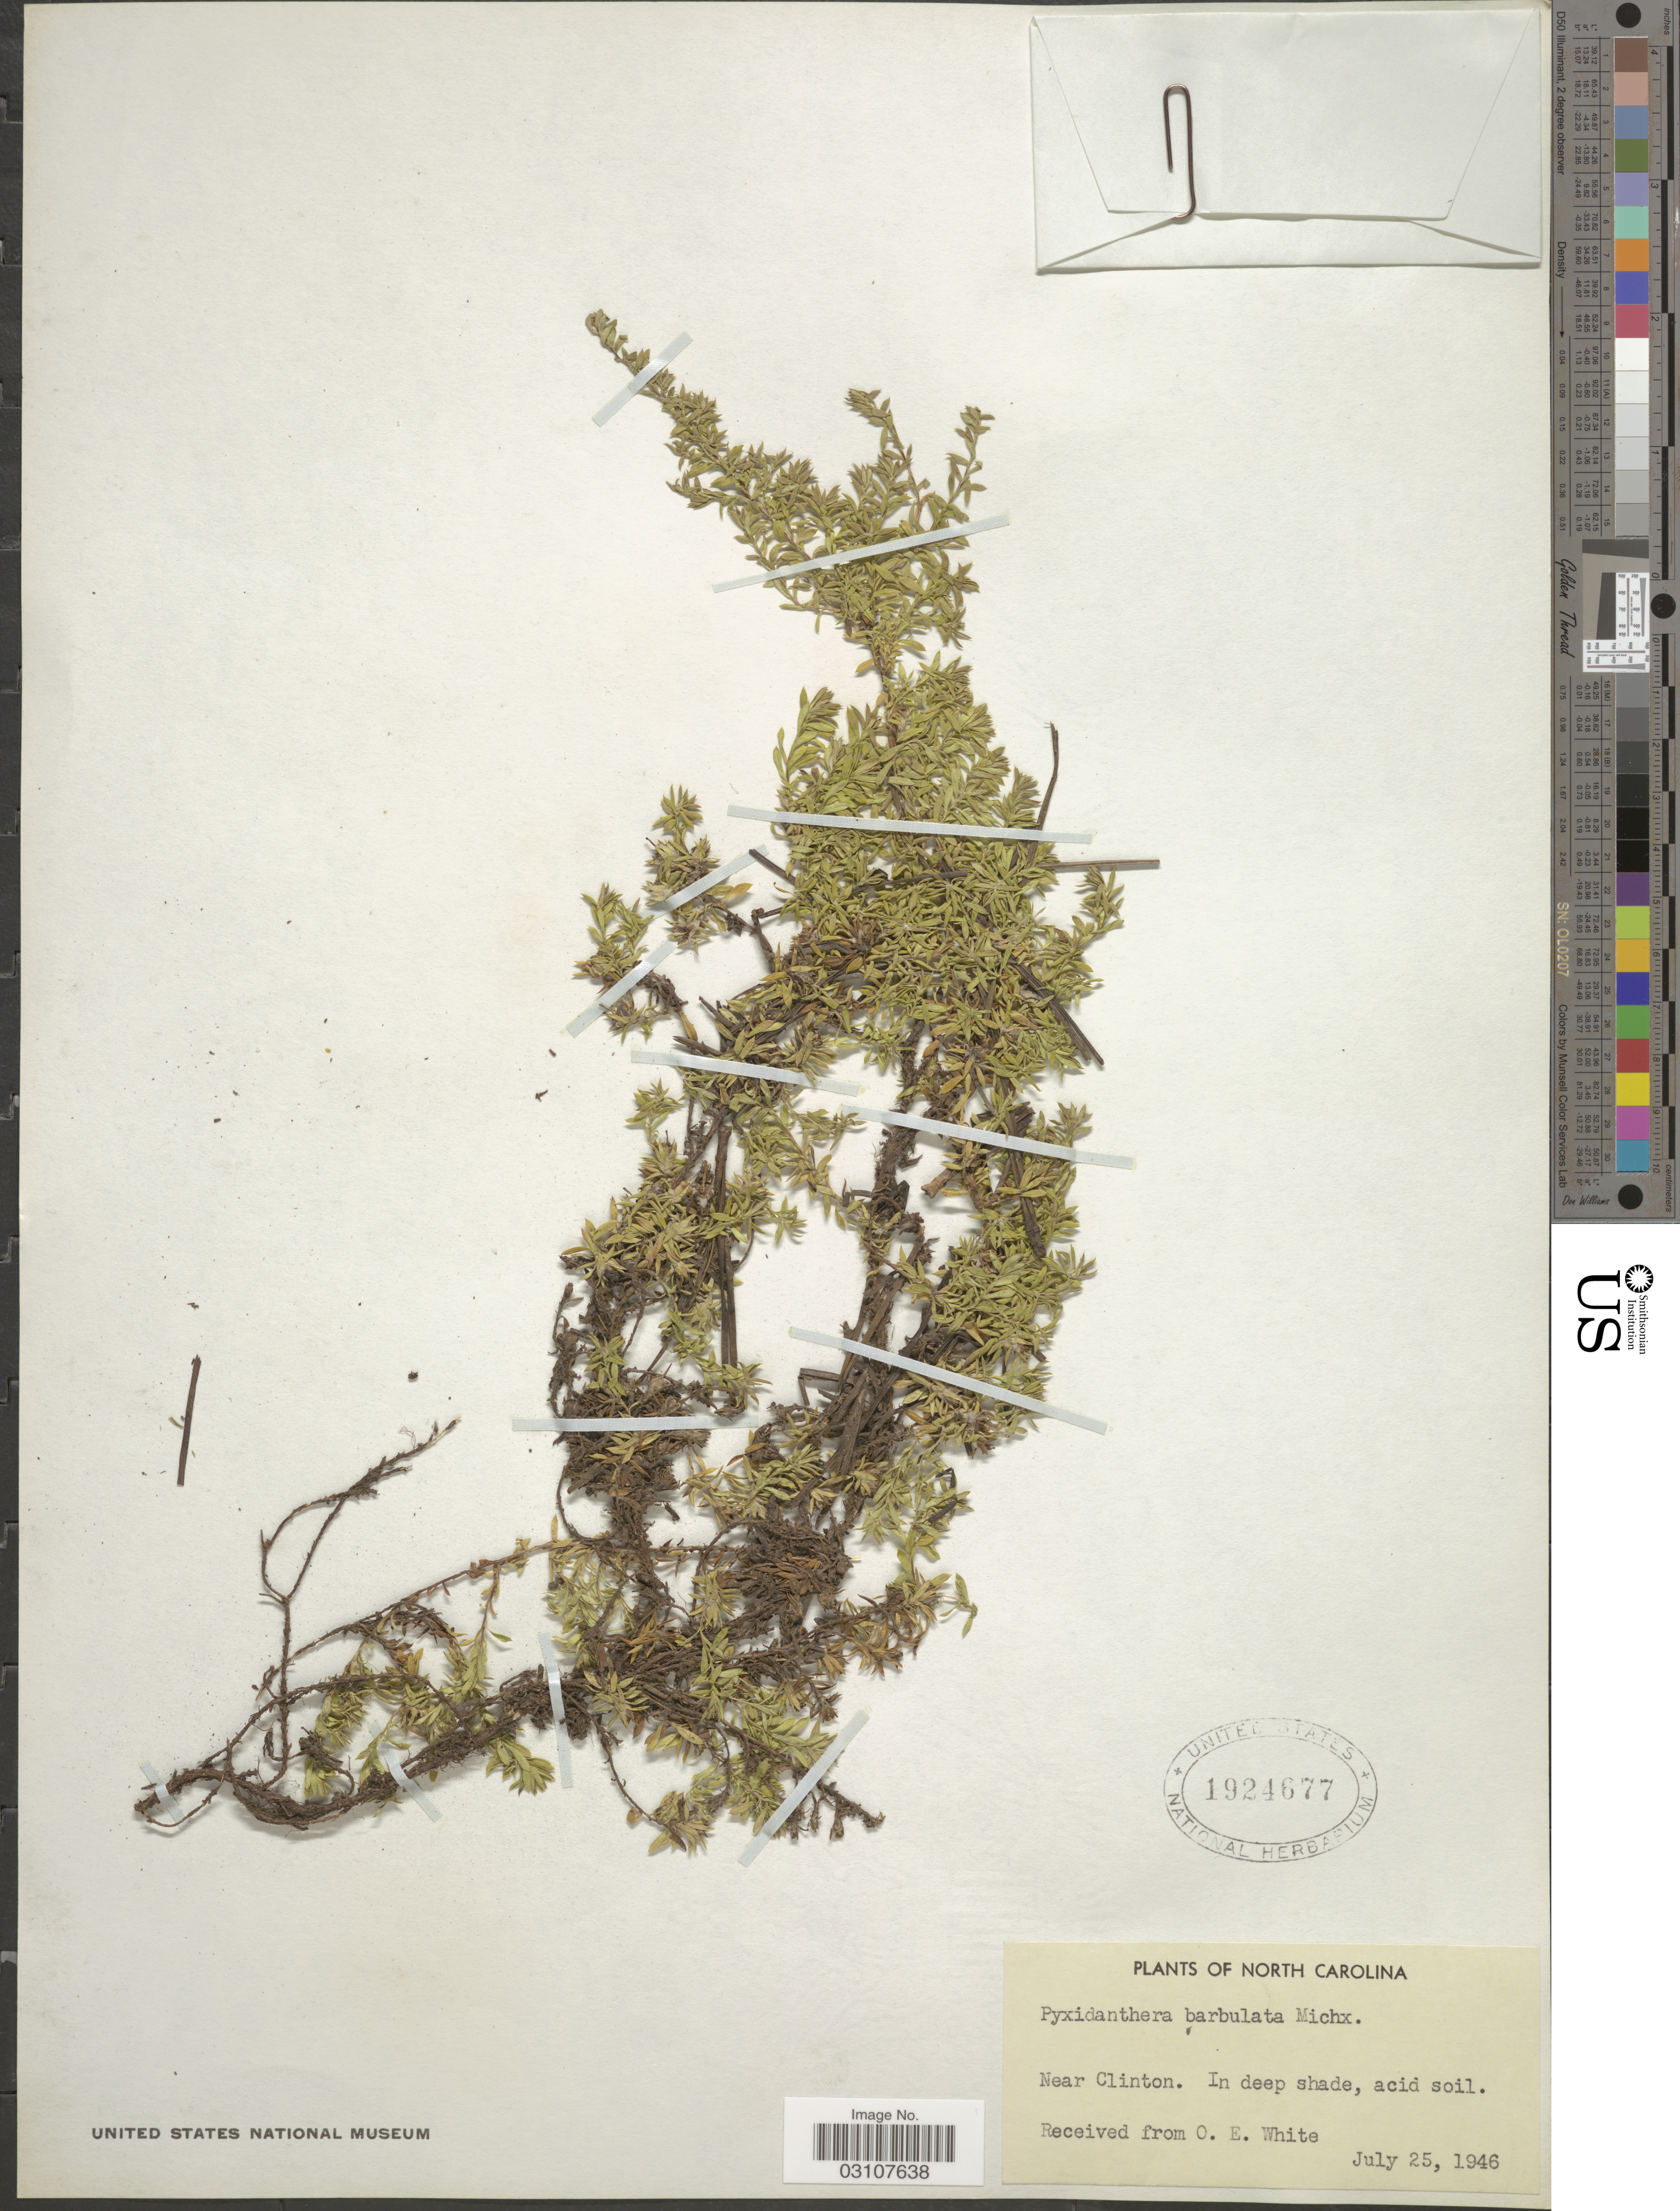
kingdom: Plantae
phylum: Tracheophyta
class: Magnoliopsida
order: Ericales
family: Diapensiaceae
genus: Pyxidanthera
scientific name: Pyxidanthera barbulata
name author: Michx.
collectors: O. E. White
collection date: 1946-07-25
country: United States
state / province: North Carolina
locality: Near Clinton.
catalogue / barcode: US 1924677